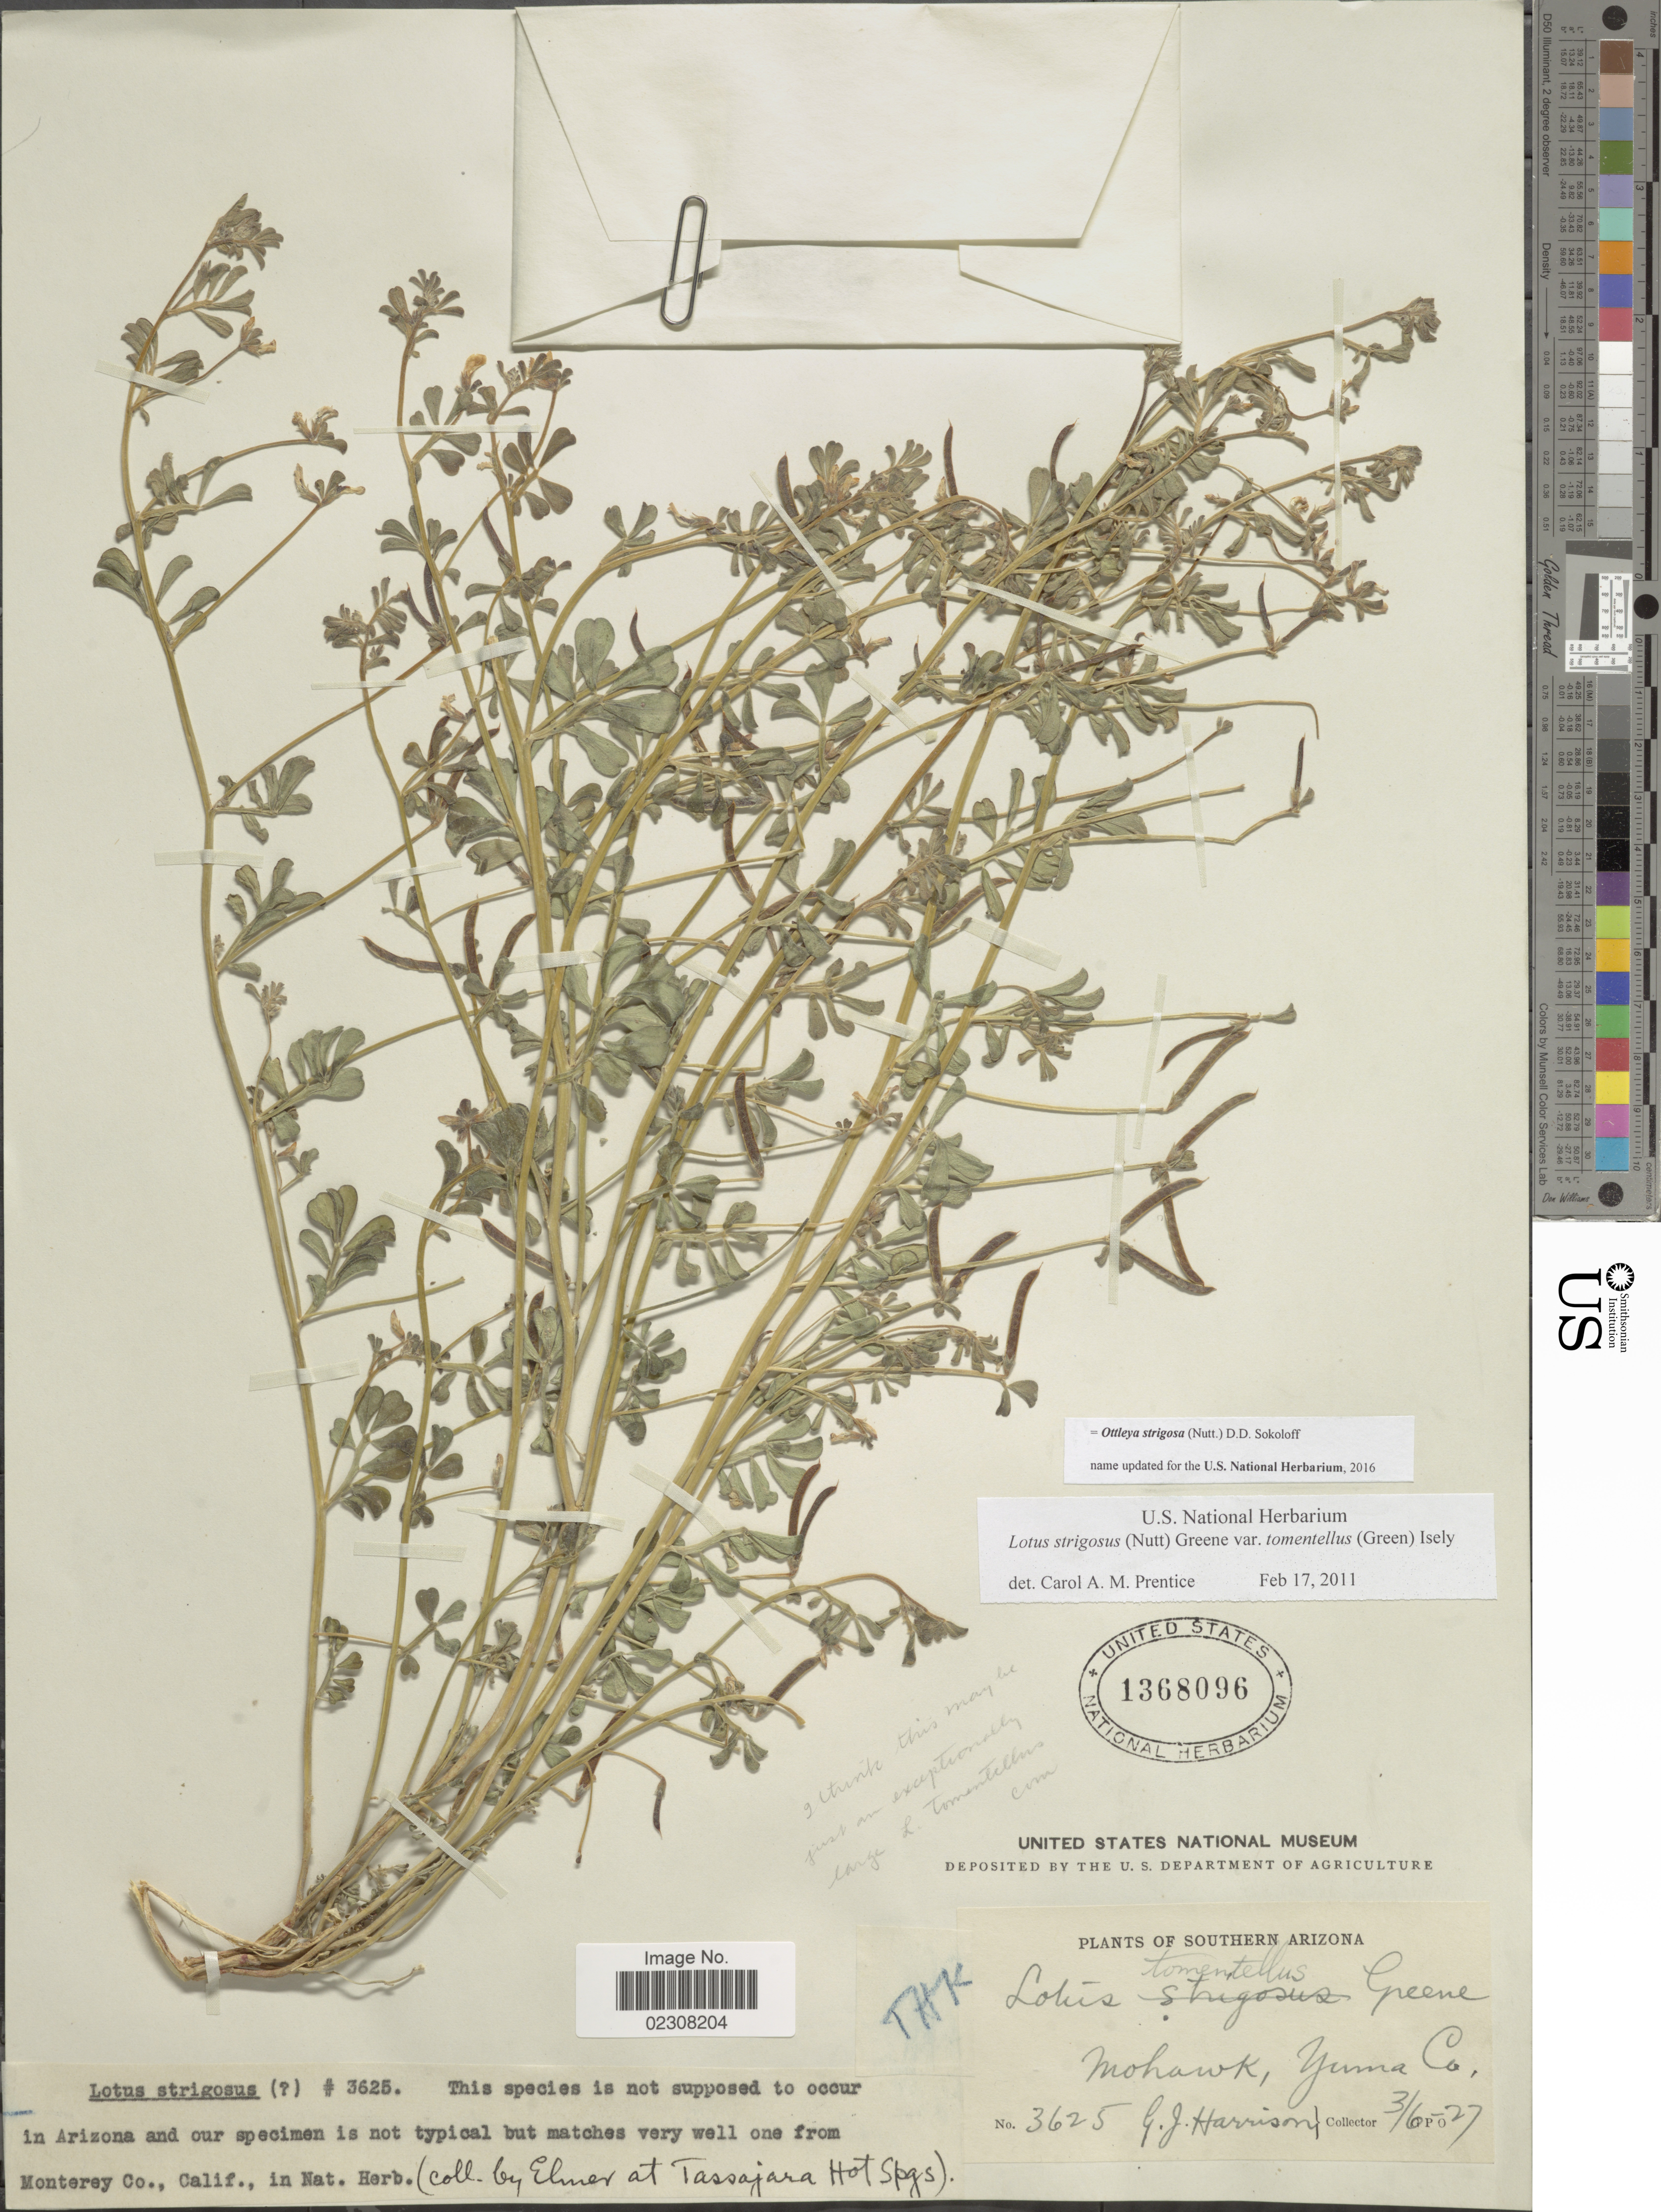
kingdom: Plantae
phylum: Tracheophyta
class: Magnoliopsida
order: Fabales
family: Fabaceae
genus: Ottleya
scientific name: Ottleya strigosa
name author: (Nutt.) D.D. Sokoloff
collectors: G. J. Harrison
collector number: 3625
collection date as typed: Transcribed d/m/y: 3/6/27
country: United States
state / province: Arizona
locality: Southern Arizona, Mohawk, Yuma Co.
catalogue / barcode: US 1368096